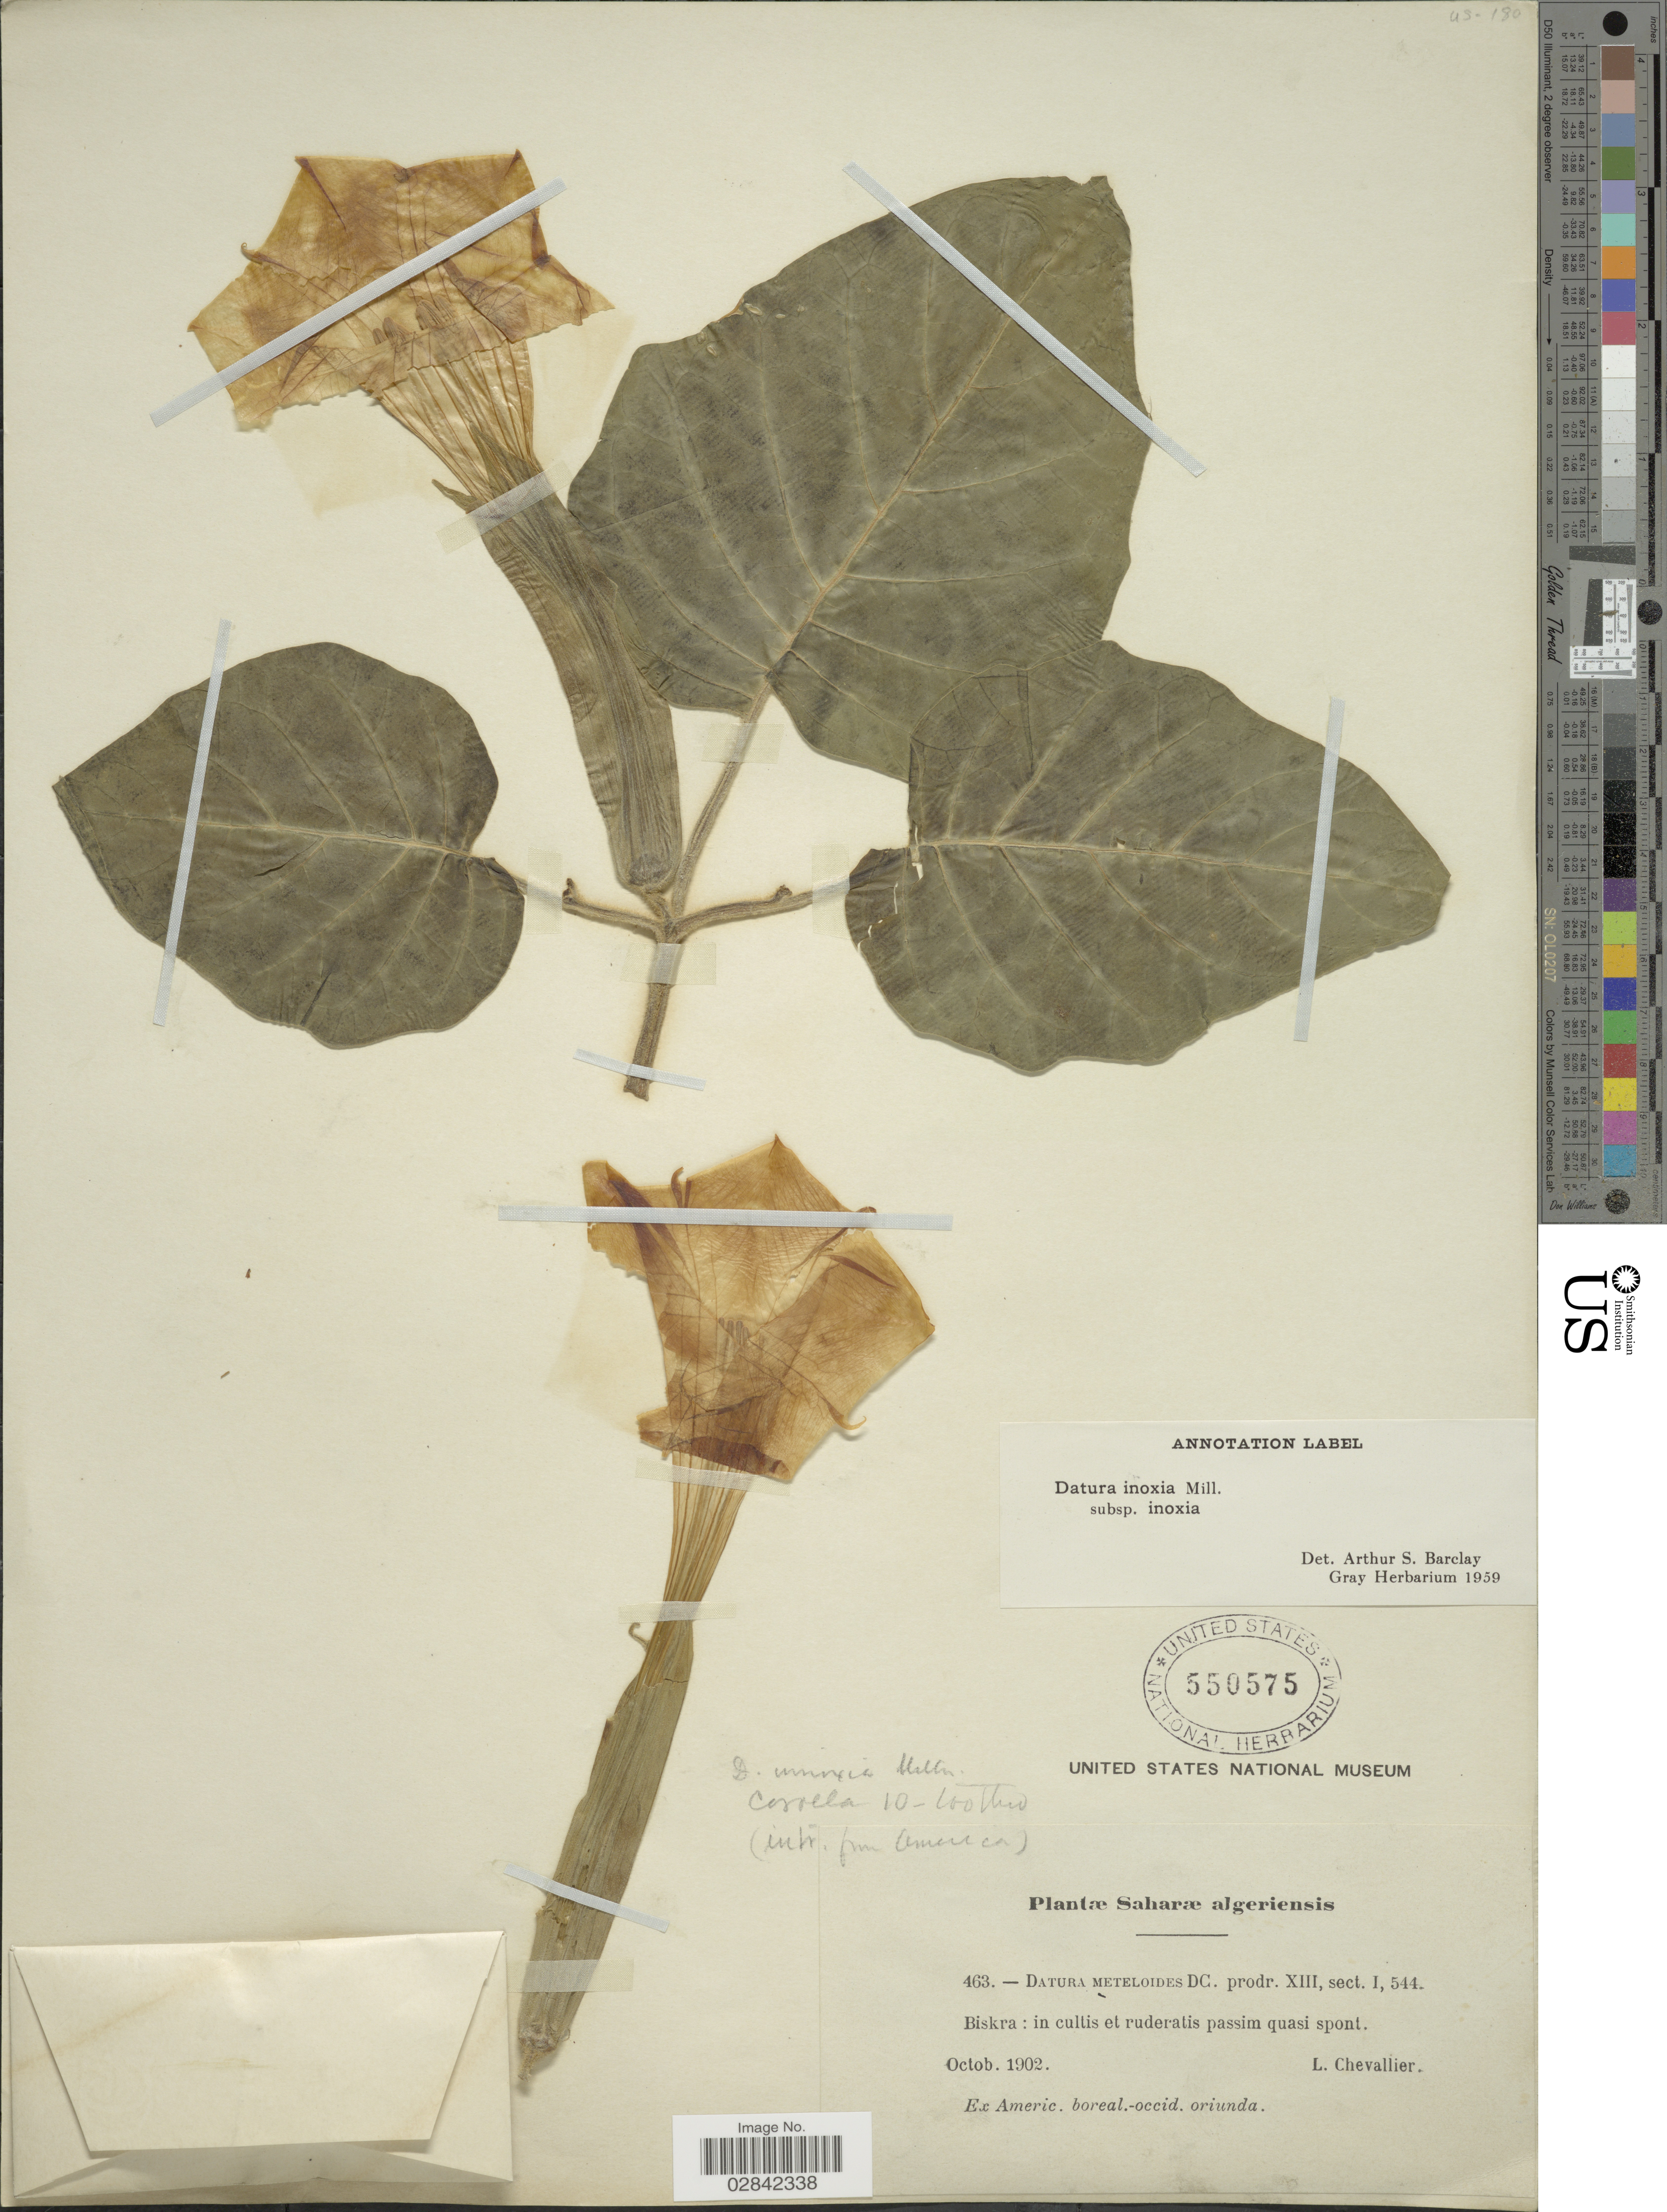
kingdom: Plantae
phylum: Tracheophyta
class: Magnoliopsida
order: Solanales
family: Solanaceae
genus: Datura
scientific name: Datura innoxia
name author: Mill.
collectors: L. Chevallier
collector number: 463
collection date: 1902-10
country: Algeria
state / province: Biskra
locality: Biskra: in cultis et ruderatis passim quasi spont. Saharæ algeriensis.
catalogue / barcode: US 550575